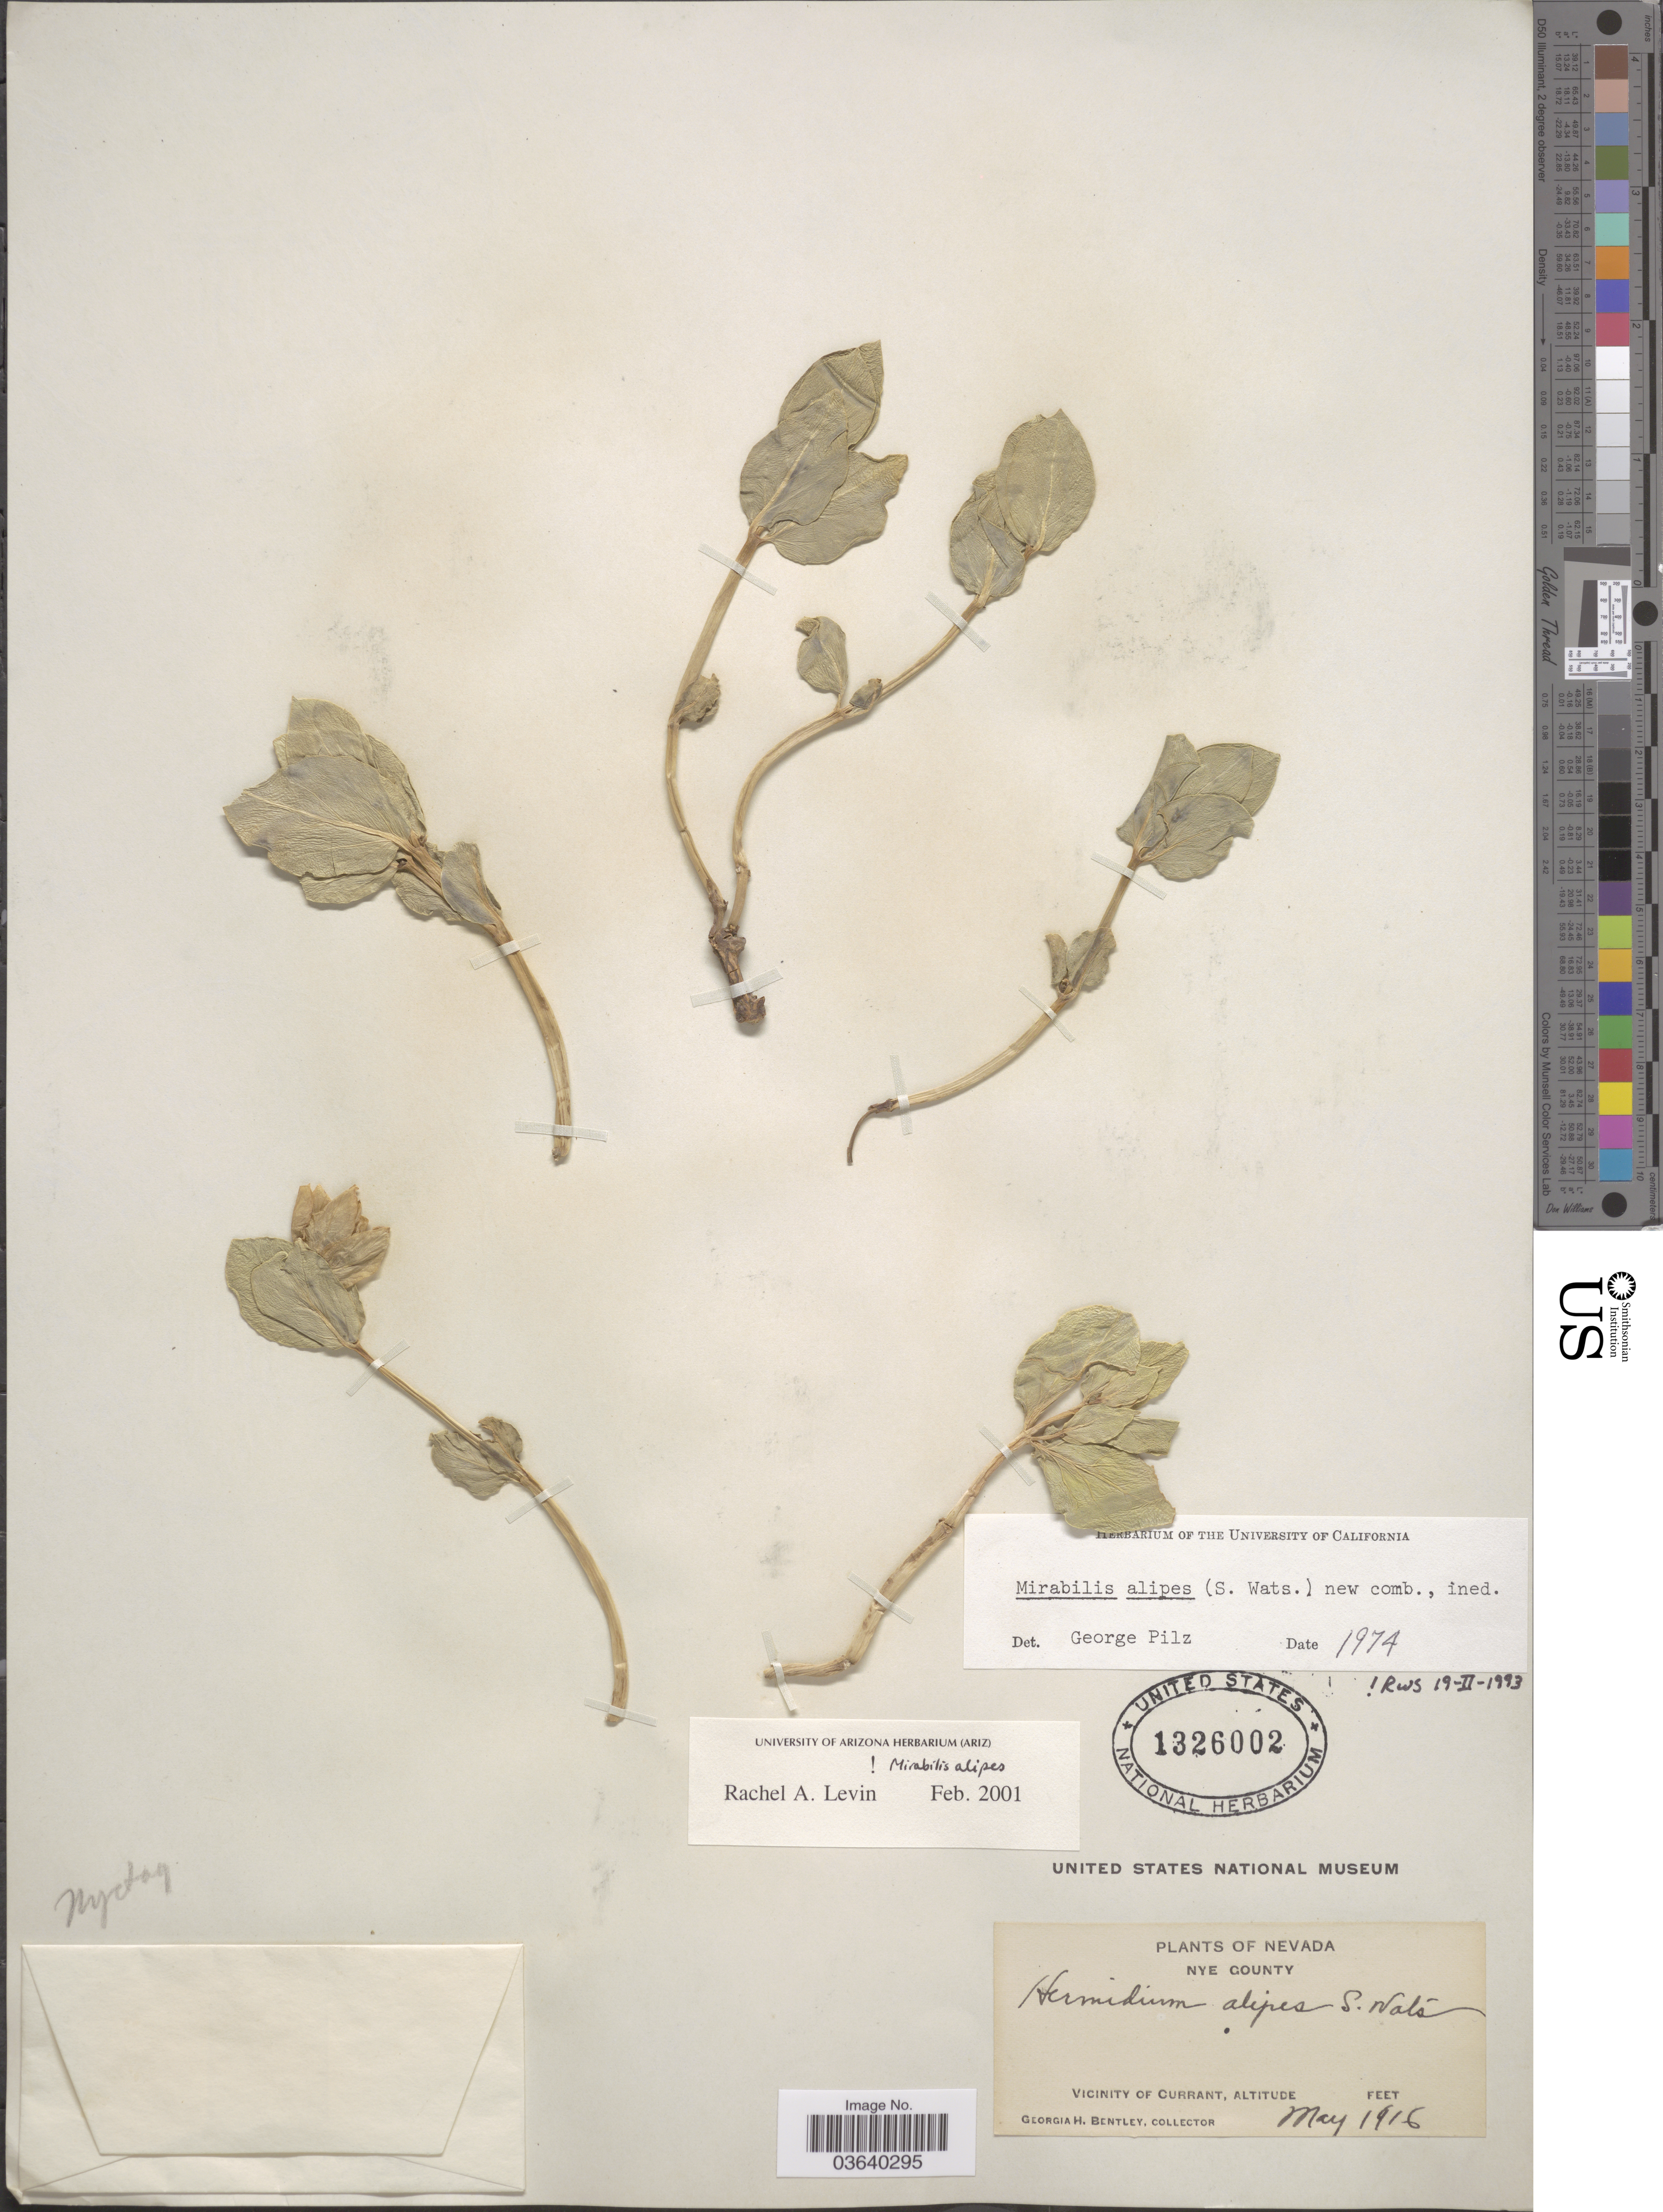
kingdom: Plantae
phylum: Tracheophyta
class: Magnoliopsida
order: Caryophyllales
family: Nyctaginaceae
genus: Mirabilis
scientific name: Mirabilis alipes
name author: (S. Watson) Pilz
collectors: G. Bentley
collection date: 1916-05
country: United States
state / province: Nevada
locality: Nye County. Vicinity of Currant.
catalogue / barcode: US 1326002